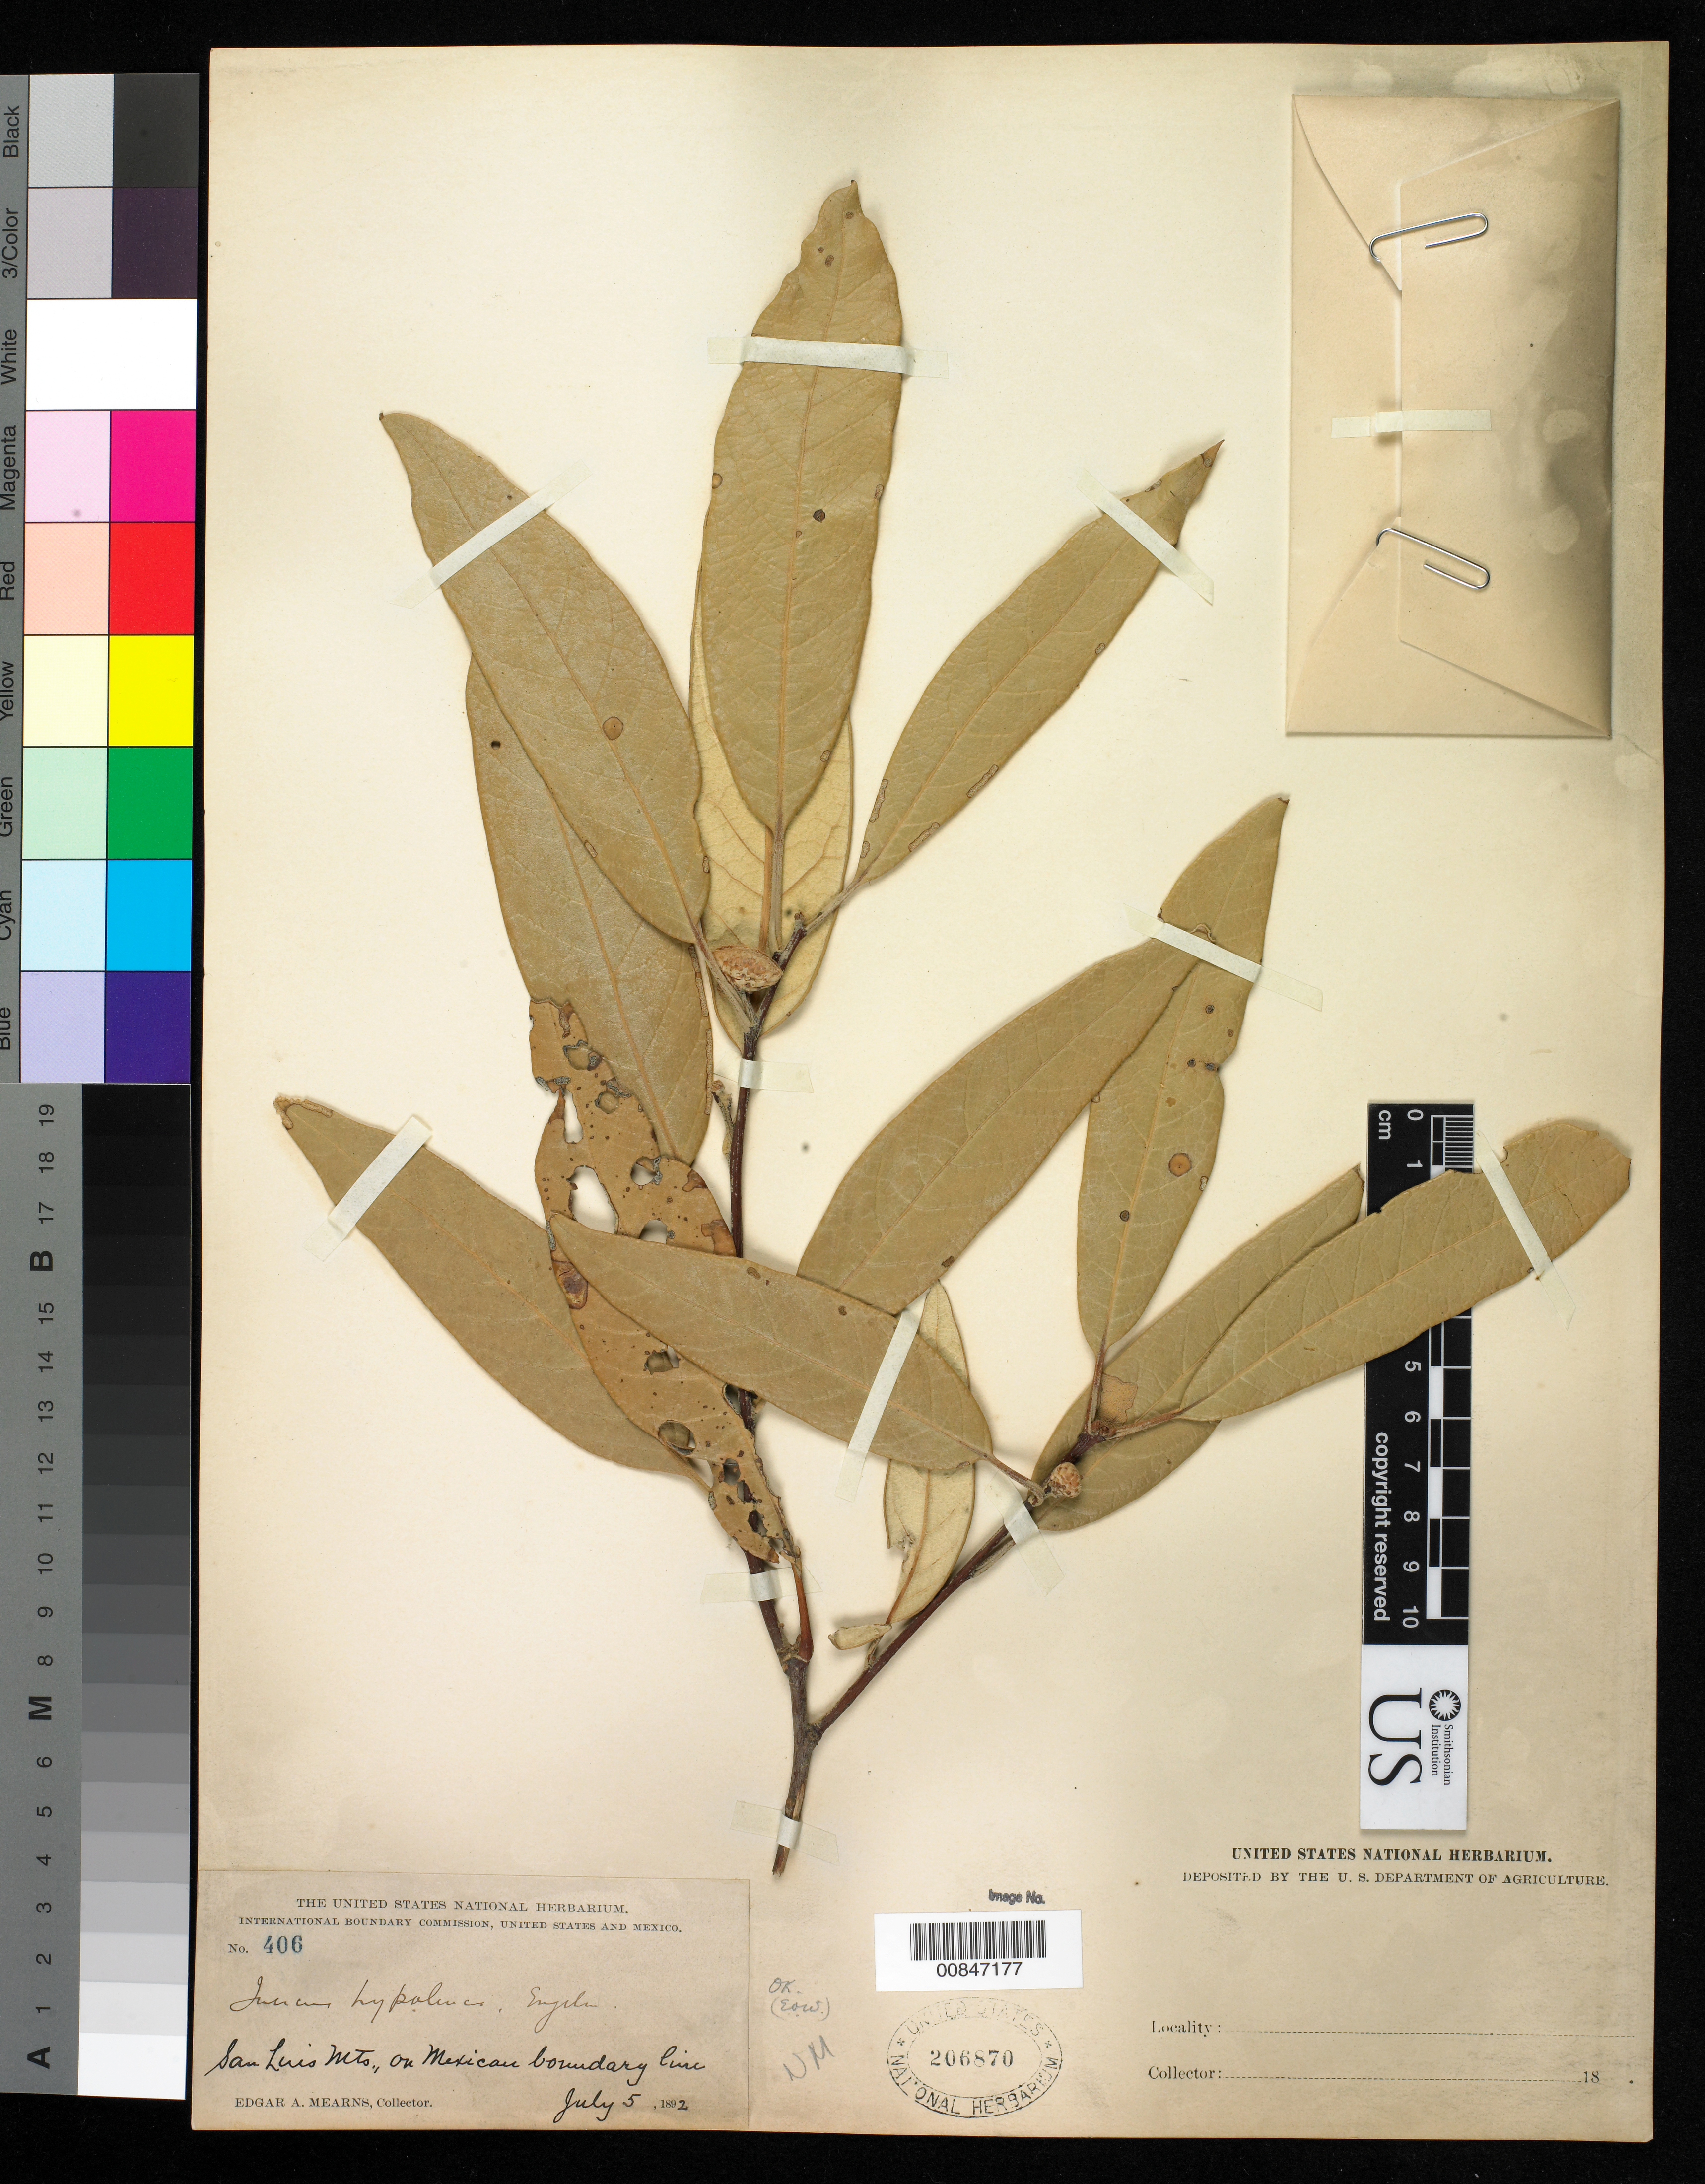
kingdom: Plantae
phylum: Tracheophyta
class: Magnoliopsida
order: Fagales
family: Fagaceae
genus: Quercus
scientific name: Quercus hypoleucoides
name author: A. Camus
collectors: E. A. Mearns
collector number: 406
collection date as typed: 05 Jul 1892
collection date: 1892-07-05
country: United States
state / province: New Mexico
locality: San Luis Mts., Mexican boundary line.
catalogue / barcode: US 206870